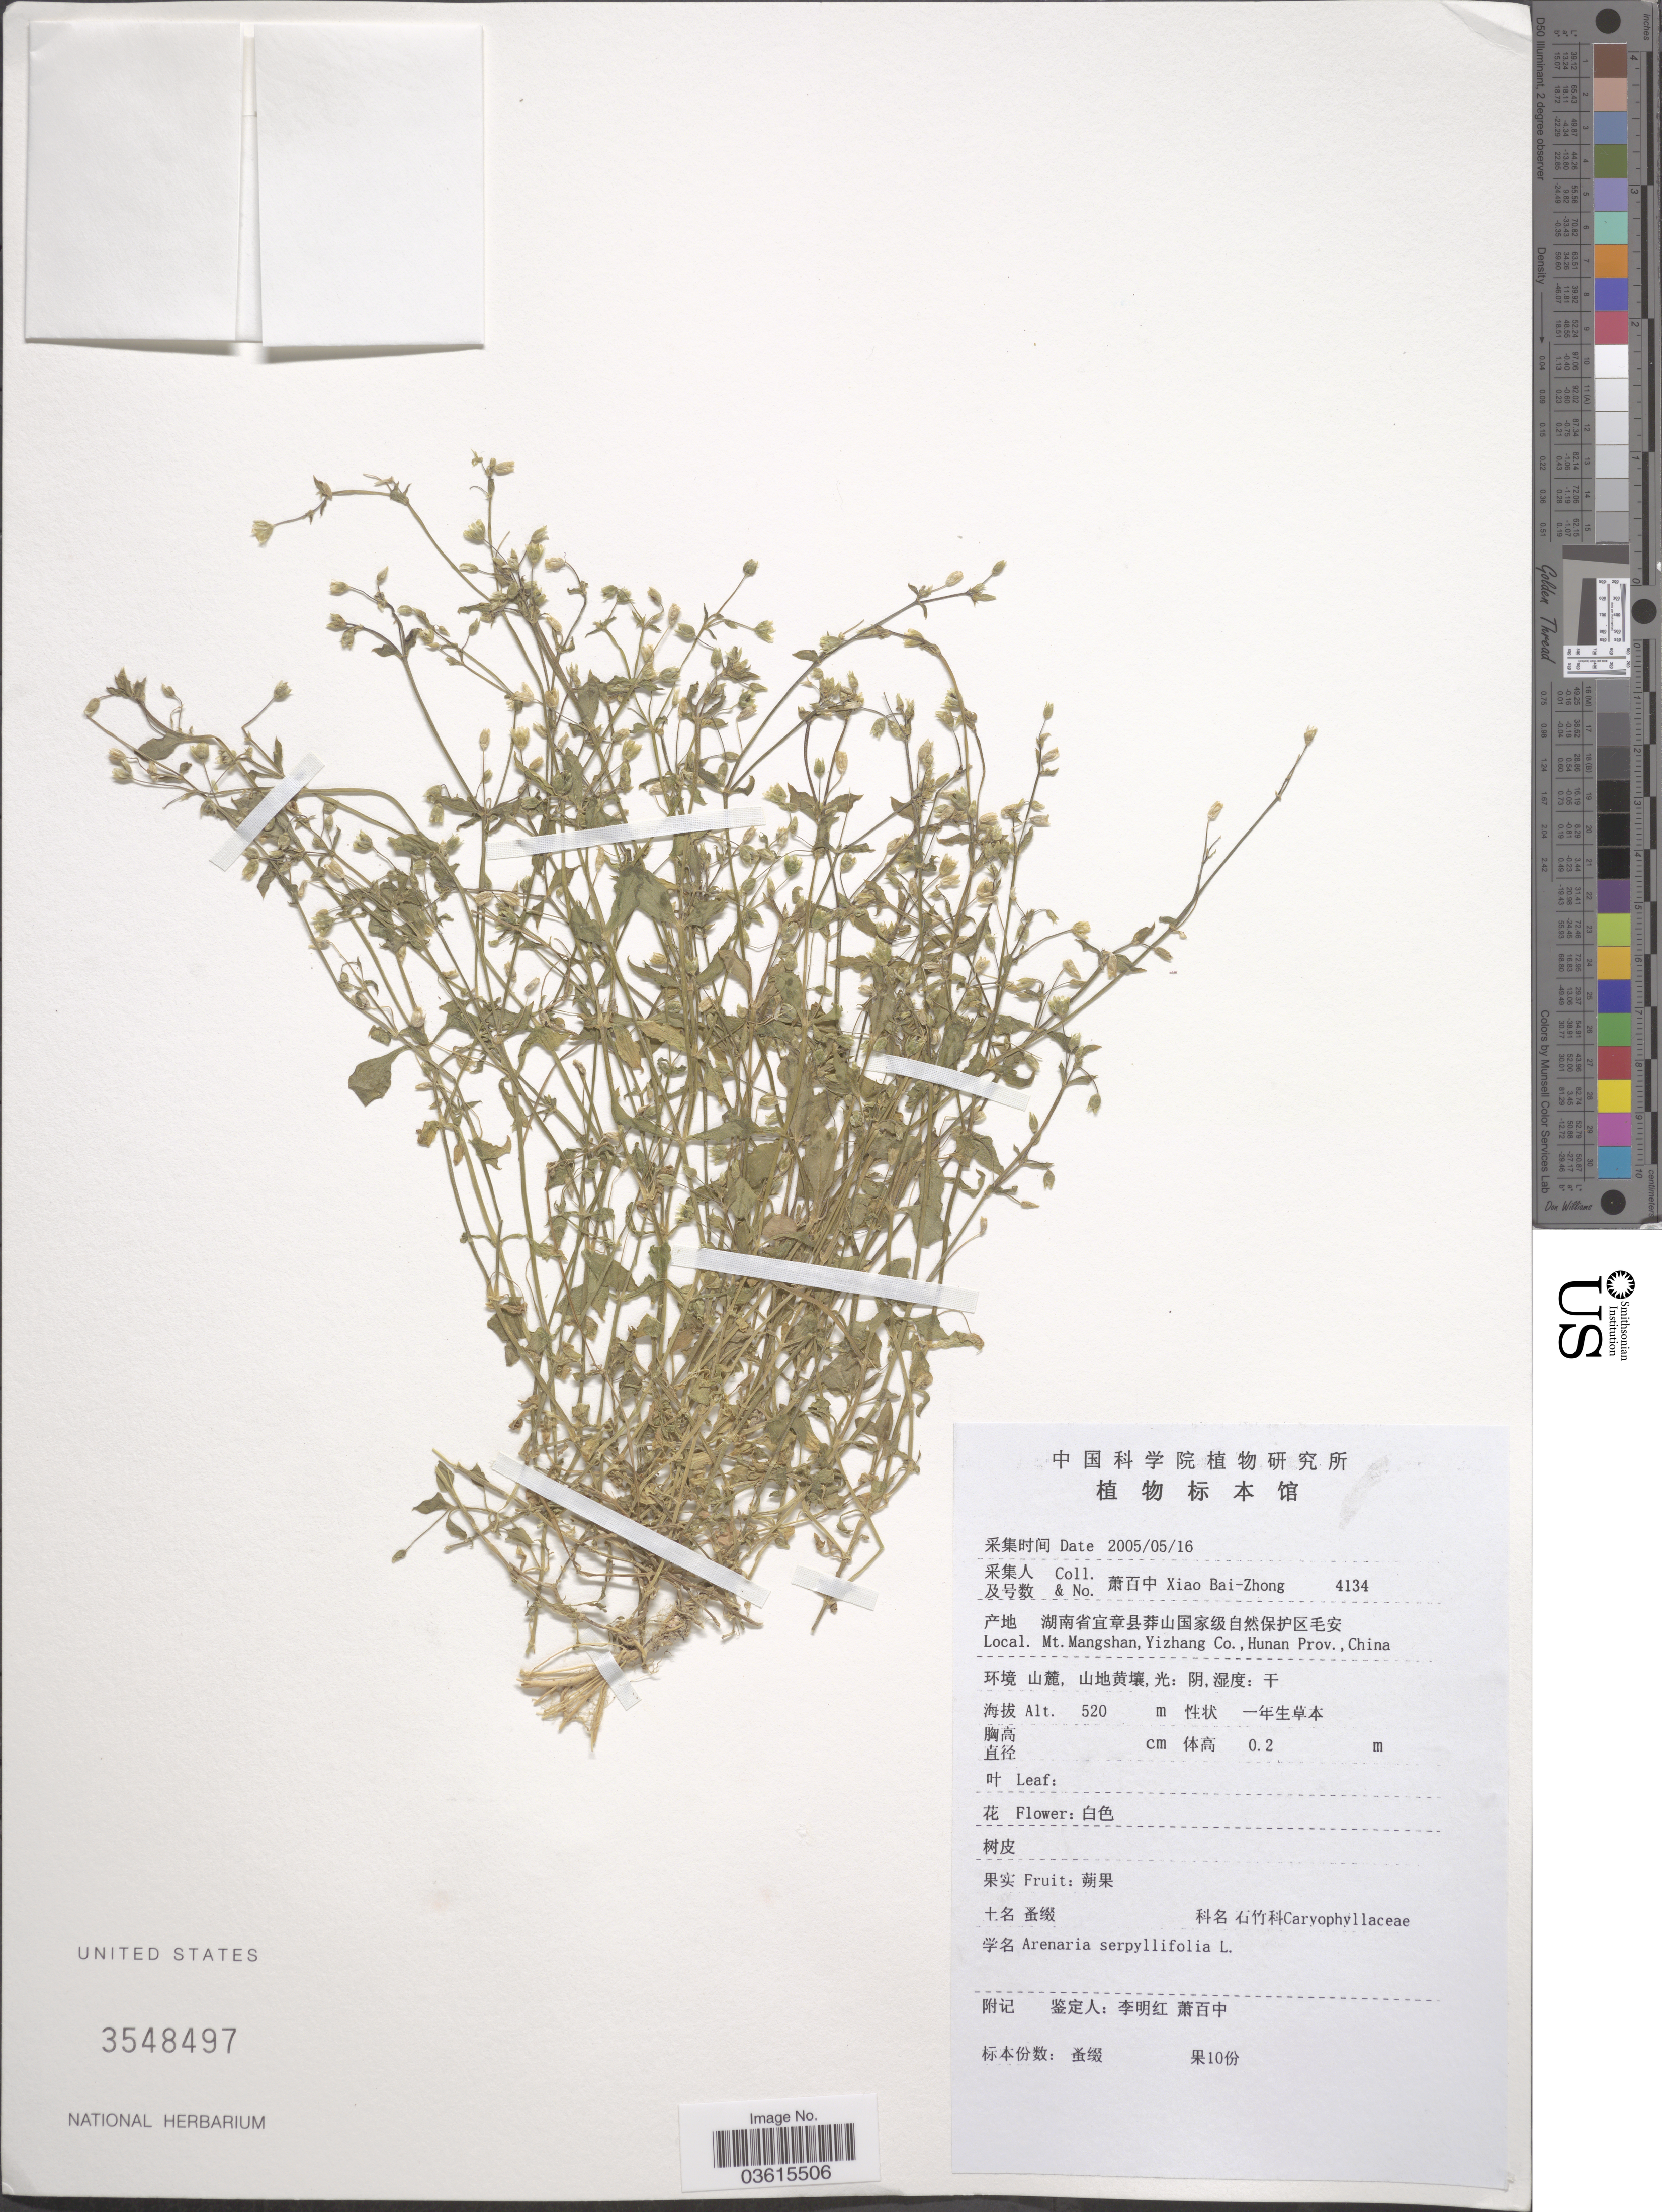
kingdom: Plantae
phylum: Tracheophyta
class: Magnoliopsida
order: Caryophyllales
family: Caryophyllaceae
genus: Arenaria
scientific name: Arenaria serpyllifolia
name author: L.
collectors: B. Z. Xiao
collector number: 4134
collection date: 2005-05-16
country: China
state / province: Hunan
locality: Mt. Mangshan, Yizhang Co.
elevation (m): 520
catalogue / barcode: US 3548497